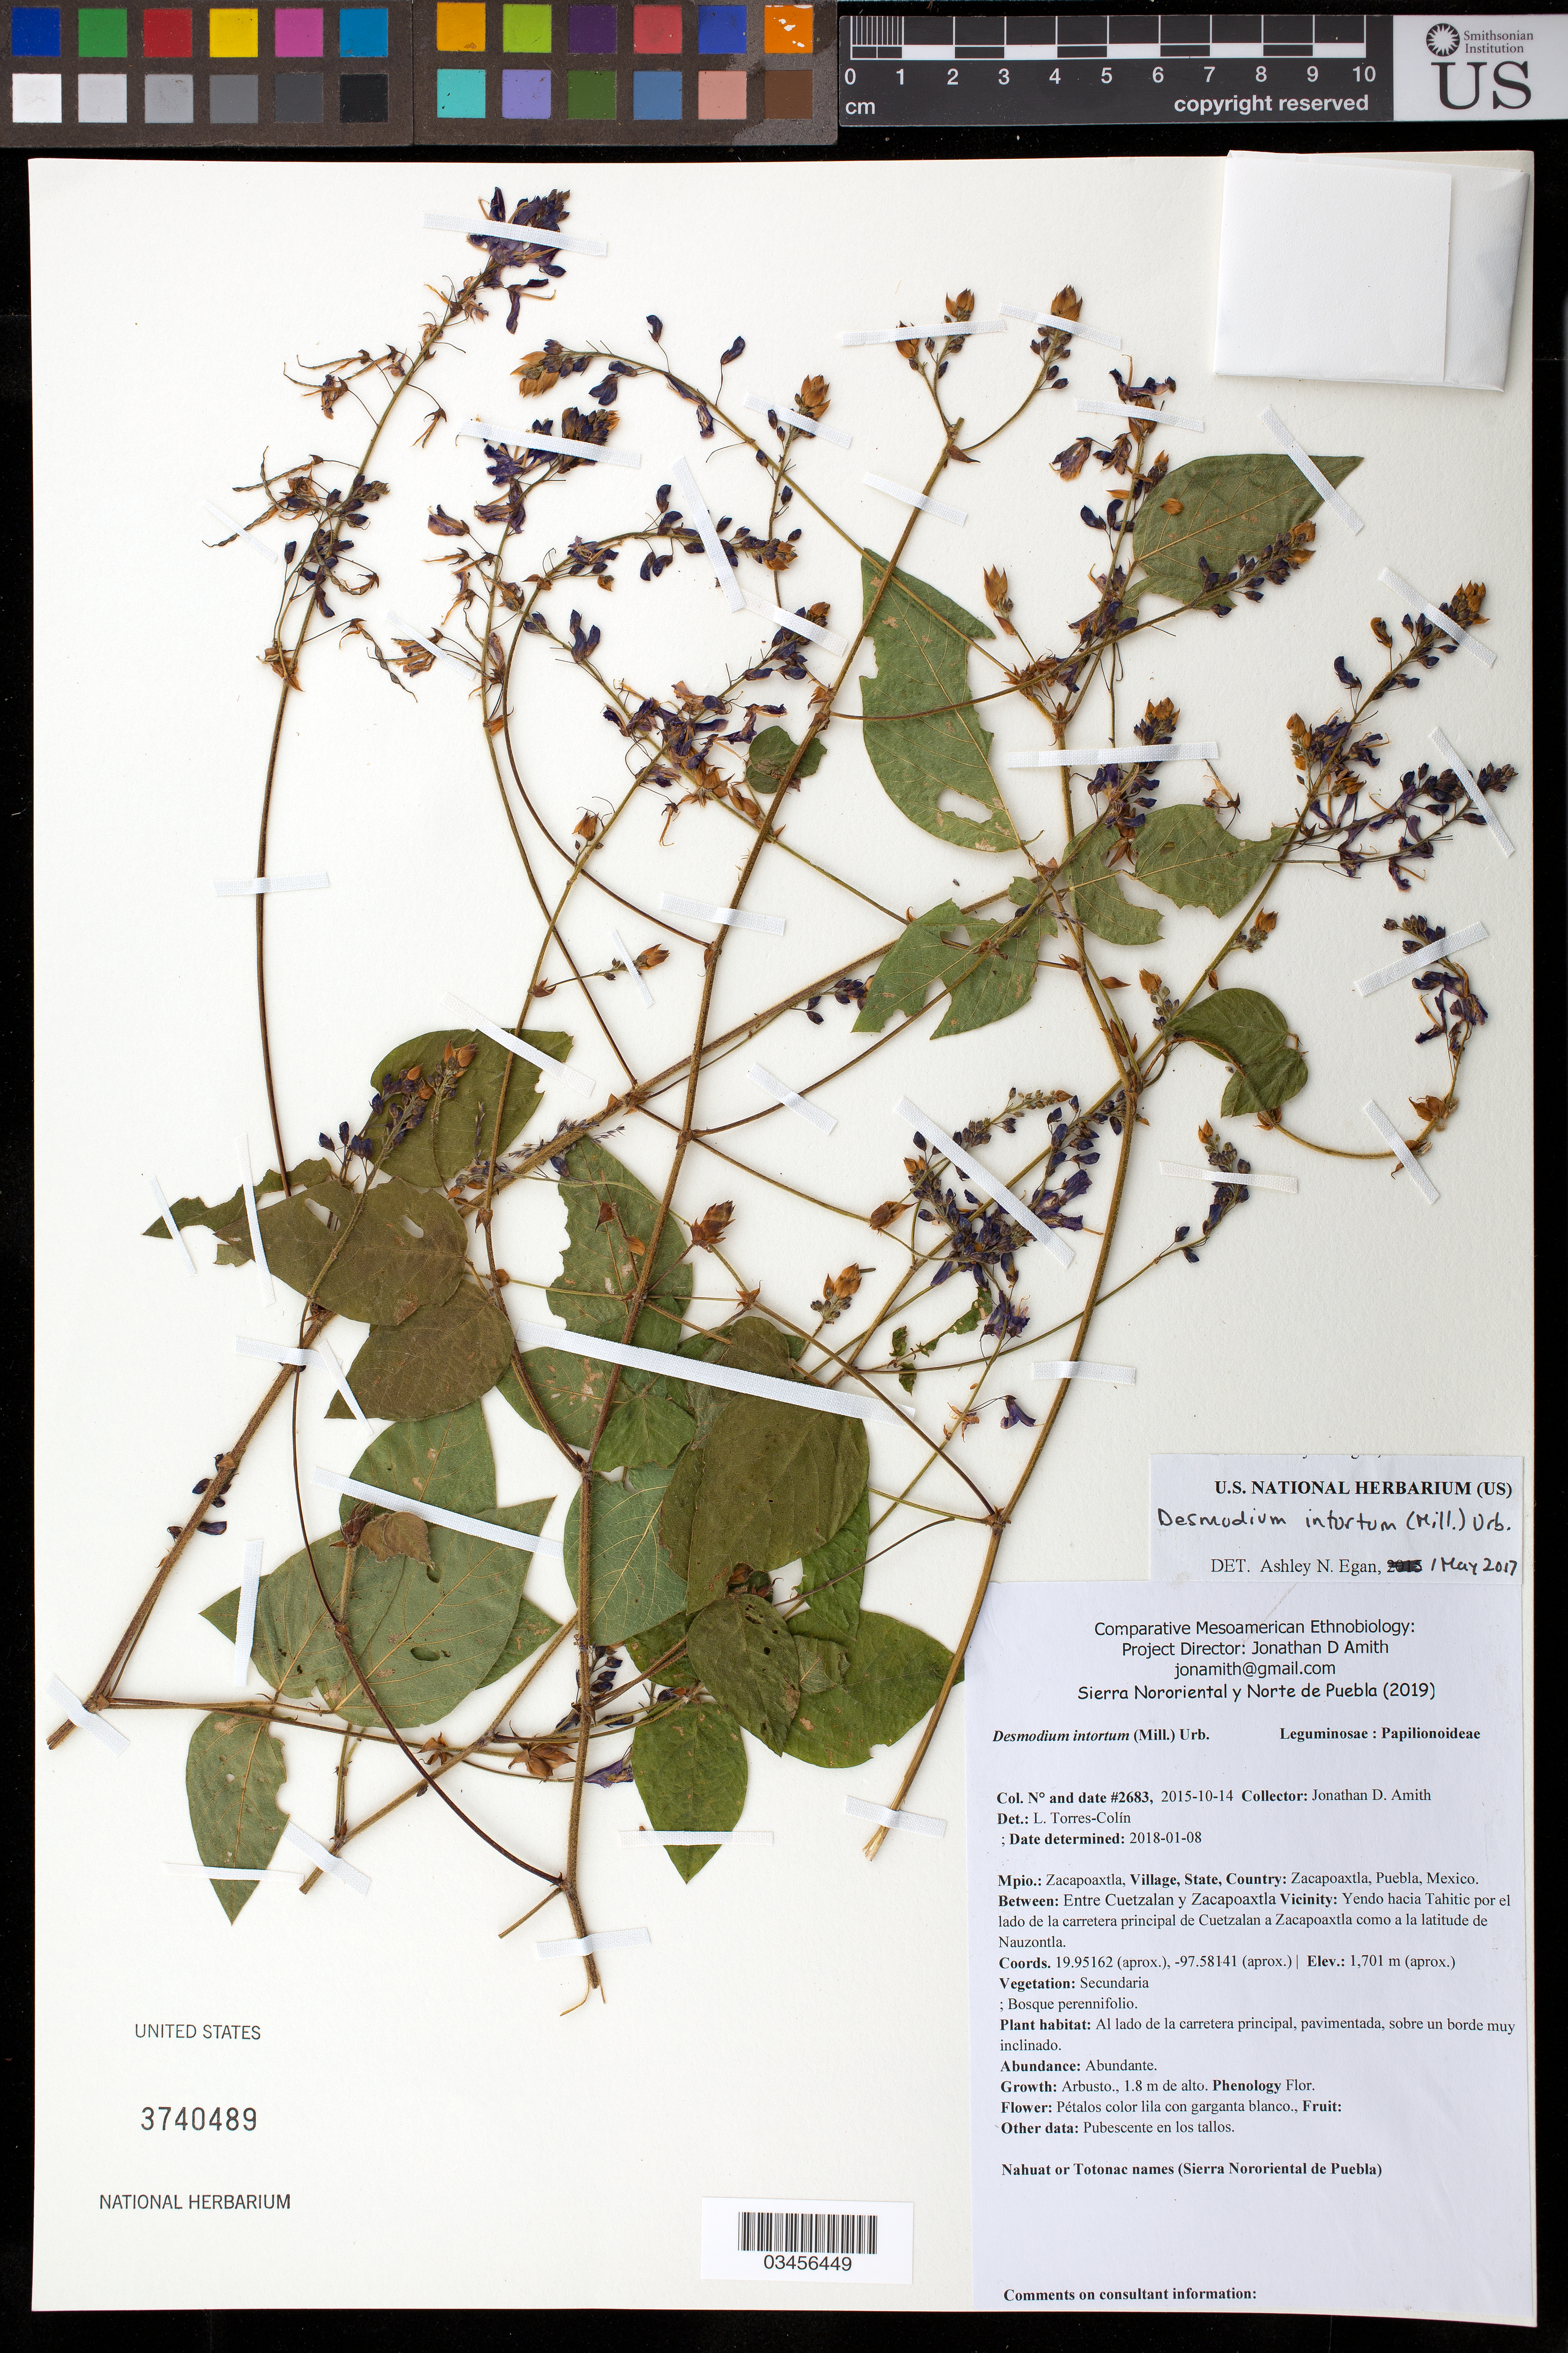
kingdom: Plantae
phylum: Tracheophyta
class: Magnoliopsida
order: Fabales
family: Fabaceae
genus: Desmodium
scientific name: Desmodium intortum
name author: (Mill.) Urb.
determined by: Torres-Colín, Leticia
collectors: J. D. Amith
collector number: JDA_02683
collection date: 2015-10-14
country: México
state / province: Puebla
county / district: Zacapoaxtla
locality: PUEBLO: Zacapoaxtla; LOCALIDAD EXACTA: Yendo hacia Tahitic por el lado de la carretera principal de Cuetzalan a Zacapoaxtla como a la altura de Nauzontla.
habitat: Bosque perennifolio | Al lado de la carretera principal, pavimentada, sobre un borde muy inclinado.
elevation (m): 1701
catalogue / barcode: US 3740489